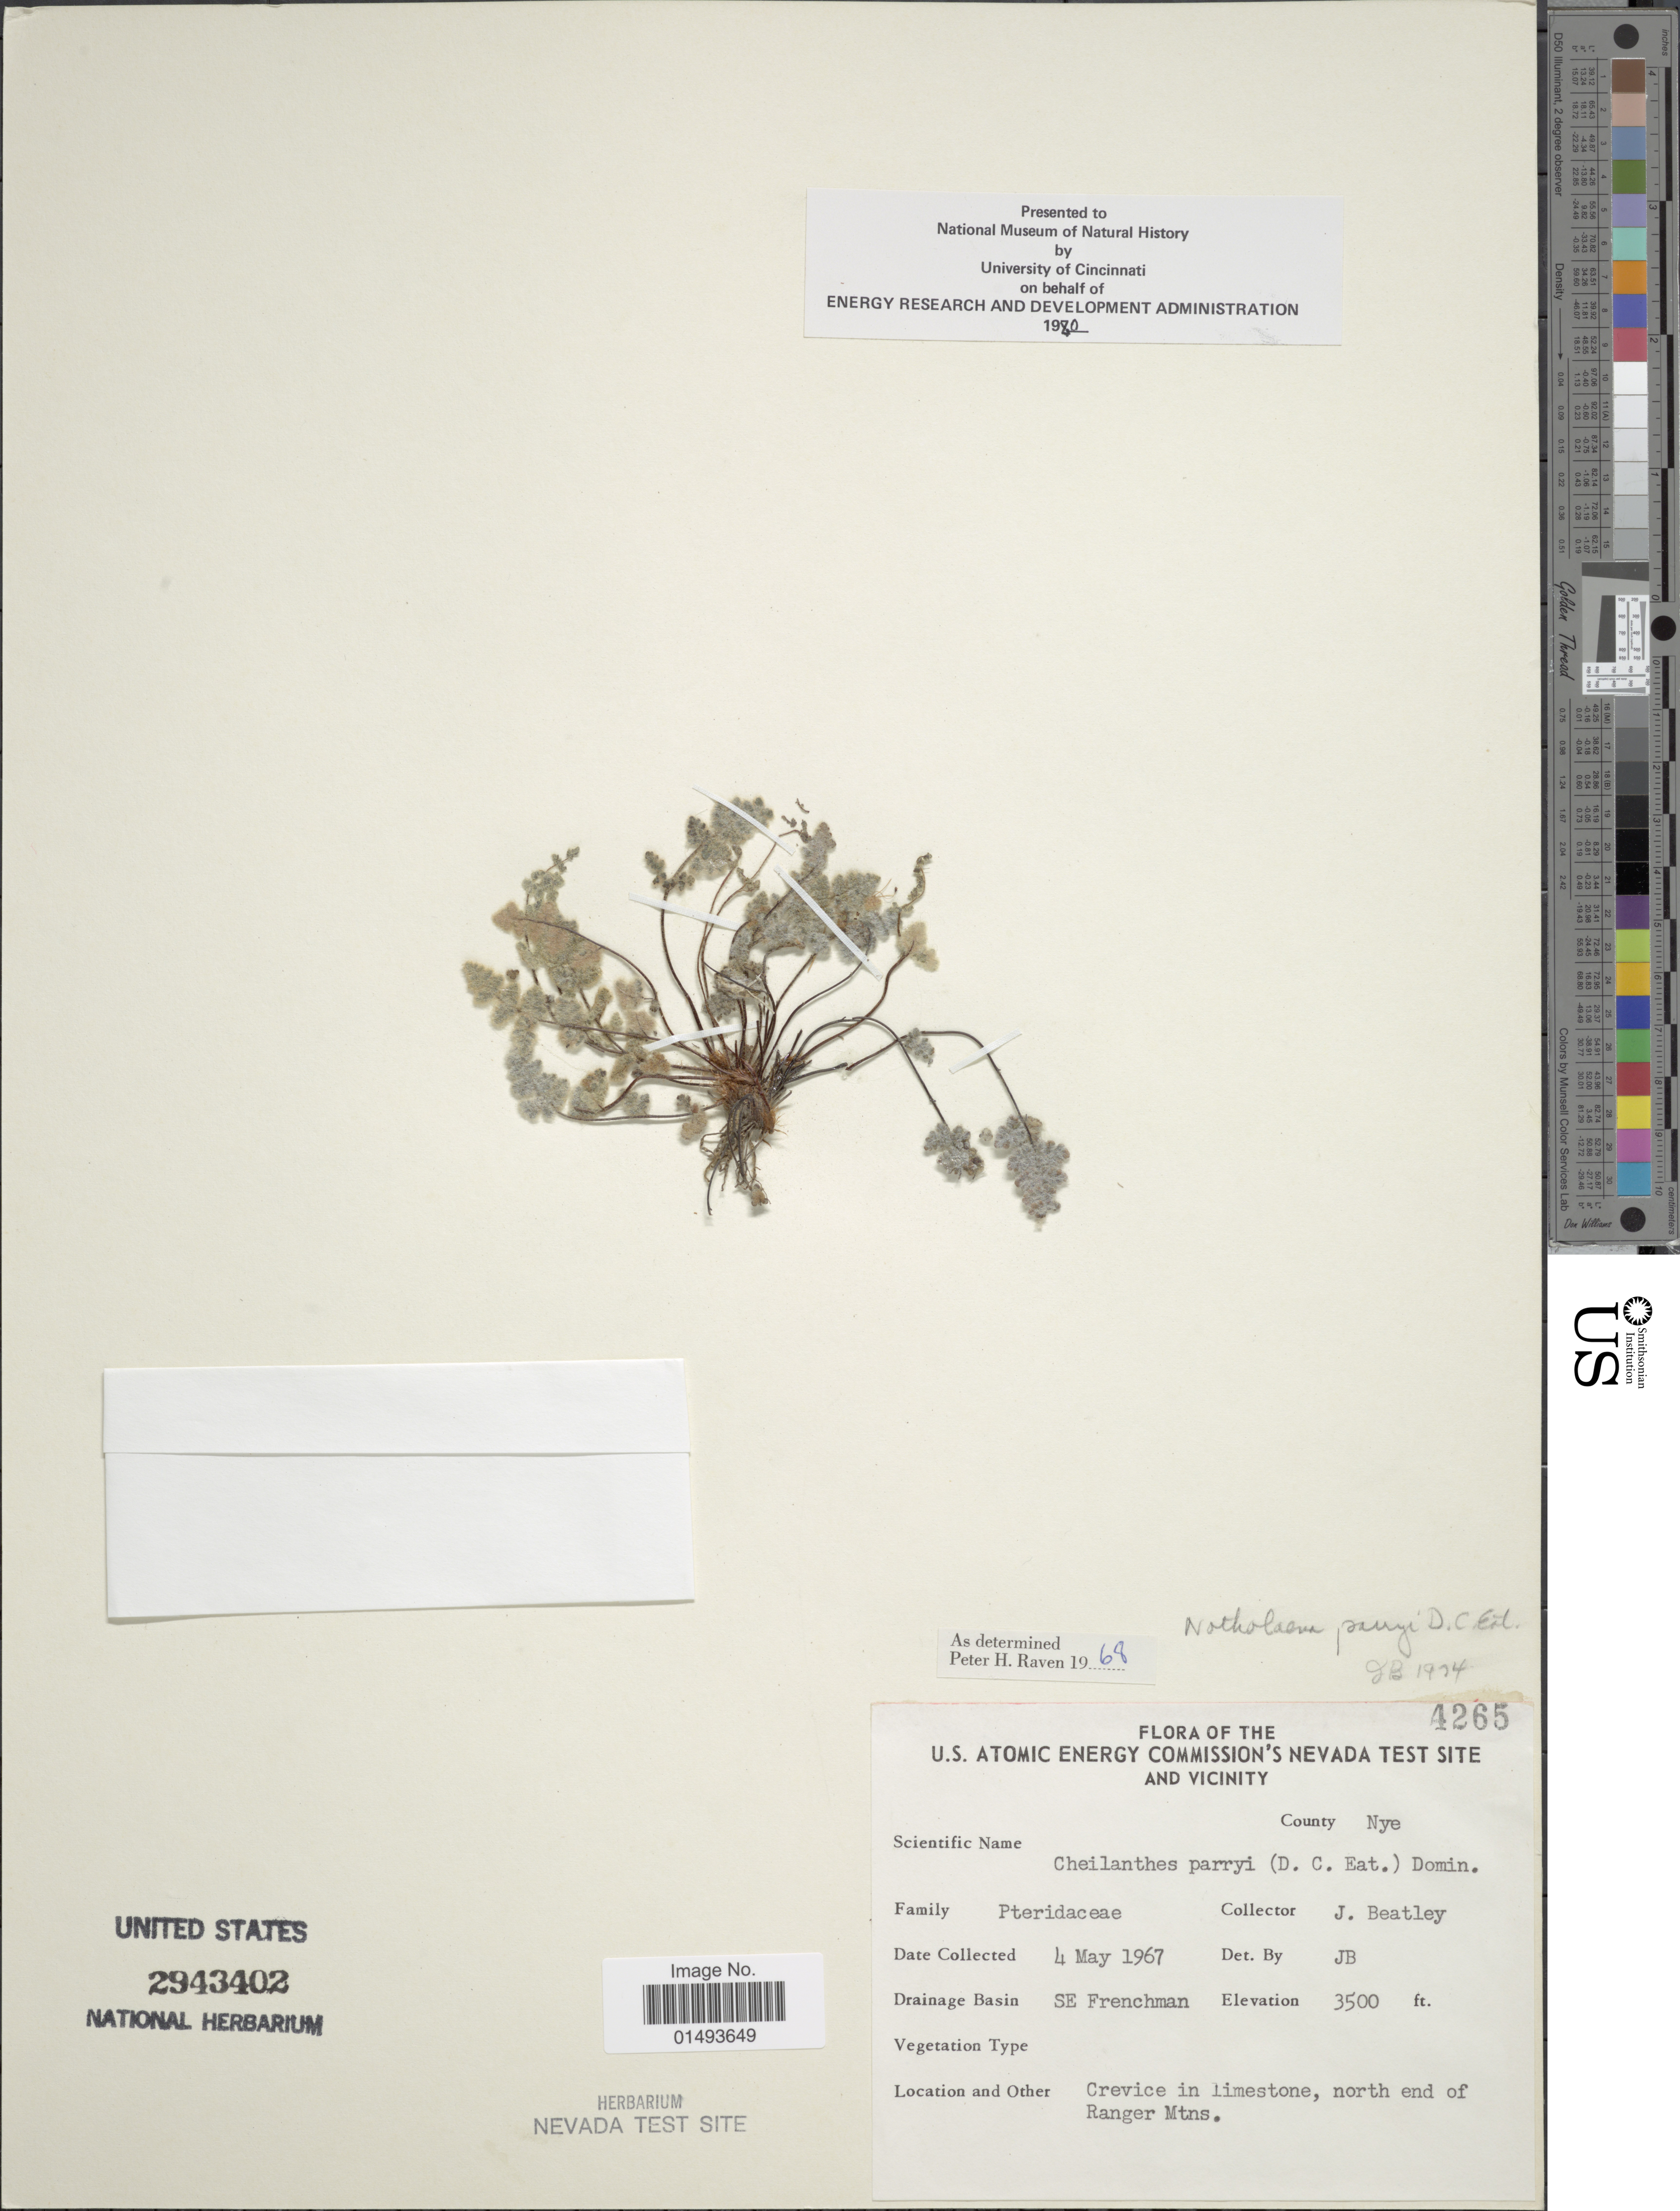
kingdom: Plantae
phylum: Tracheophyta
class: Polypodiopsida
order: Polypodiales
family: Pteridaceae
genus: Myriopteris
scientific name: Myriopteris parryi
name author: (D.C. Eaton) Grusz & Windham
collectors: J. C. Beatley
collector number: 4265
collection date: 1967-05-04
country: United States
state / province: Nevada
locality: Flora of the U.S. Atomic Energy Commision's Nevada Test Site and Vicinity, Crevice in limestone, north end of Ranger Mtns.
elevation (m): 1067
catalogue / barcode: US 2943402